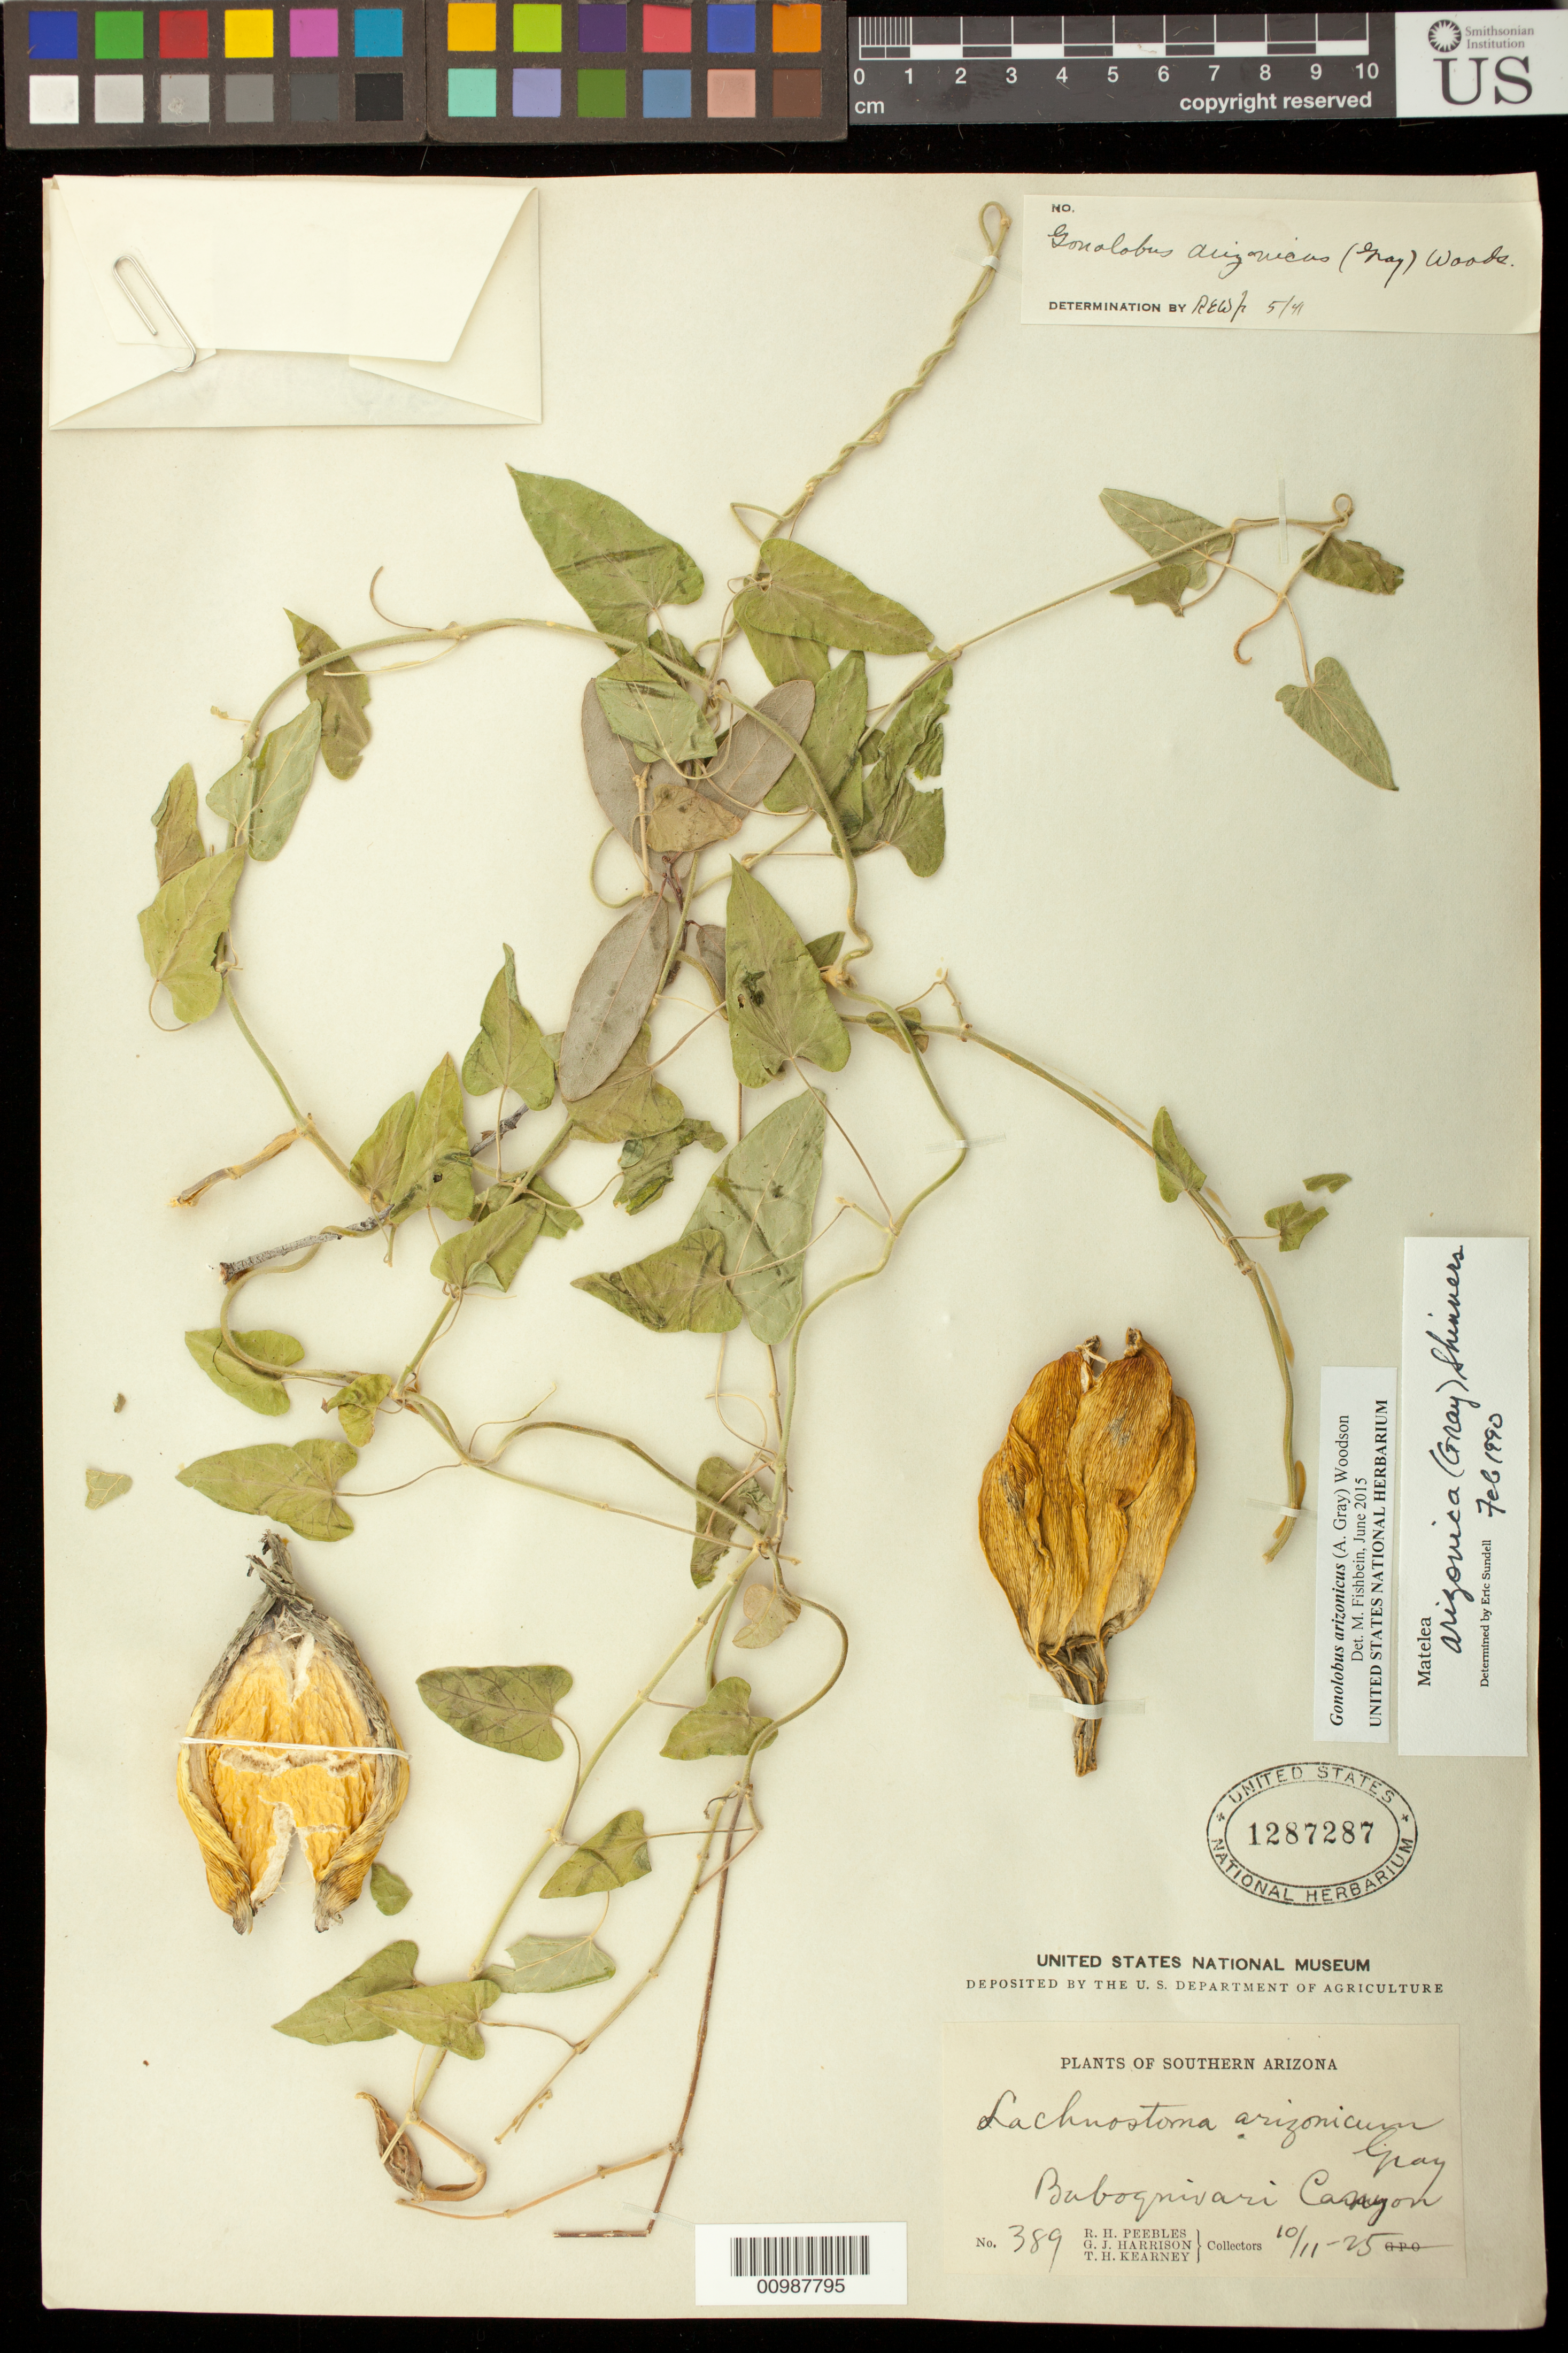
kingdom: Plantae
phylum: Tracheophyta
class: Magnoliopsida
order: Gentianales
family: Apocynaceae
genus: Gonolobus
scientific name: Gonolobus arizonicus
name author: (A. Gray) Woodson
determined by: Fishbein, M.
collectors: R. H. Peebles & G. J. Harrison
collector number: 389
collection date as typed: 11 Oct 1925 to 25 Oct 1925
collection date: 1925-10-11/1925-10-25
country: United States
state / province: Arizona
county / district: Pima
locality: Baboquivari Canyon.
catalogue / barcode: US 1287287